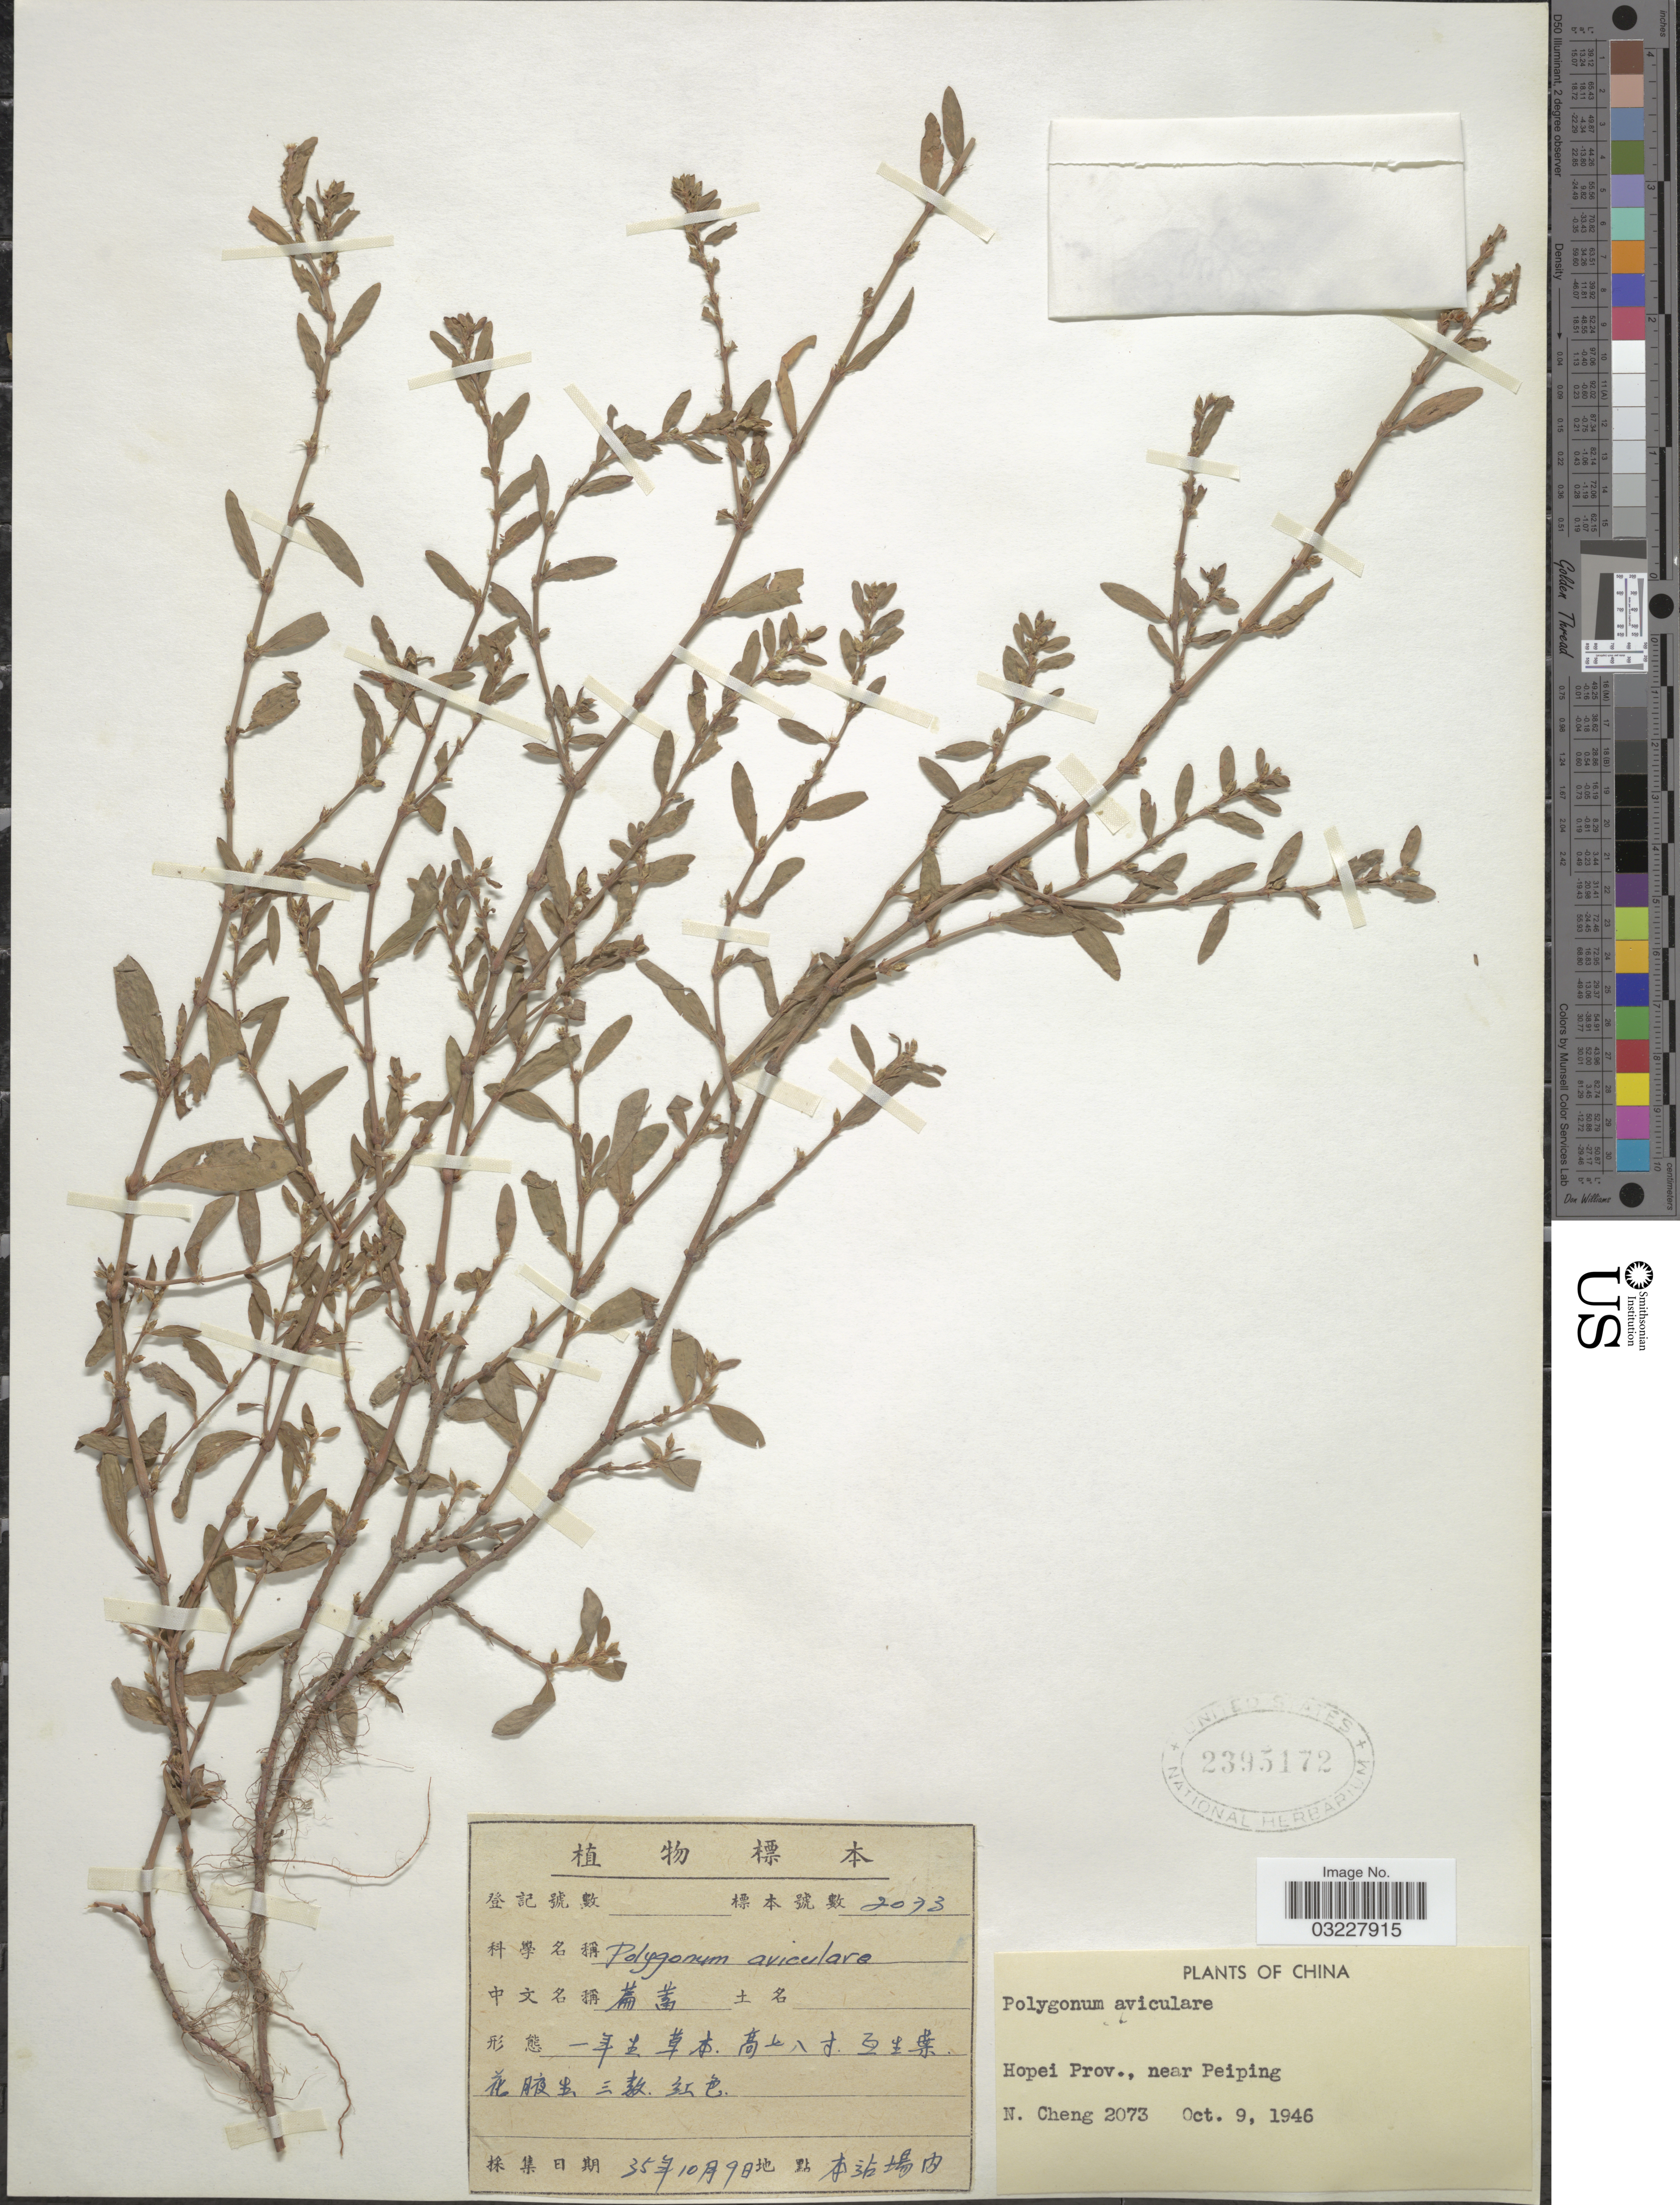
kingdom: Plantae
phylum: Tracheophyta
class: Magnoliopsida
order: Caryophyllales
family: Polygonaceae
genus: Polygonum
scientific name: Polygonum aviculare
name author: L.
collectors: N. Cheng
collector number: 2073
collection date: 1946-10-09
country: China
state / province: Hebei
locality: Hopei Prov., near Peiping.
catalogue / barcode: US 2395172